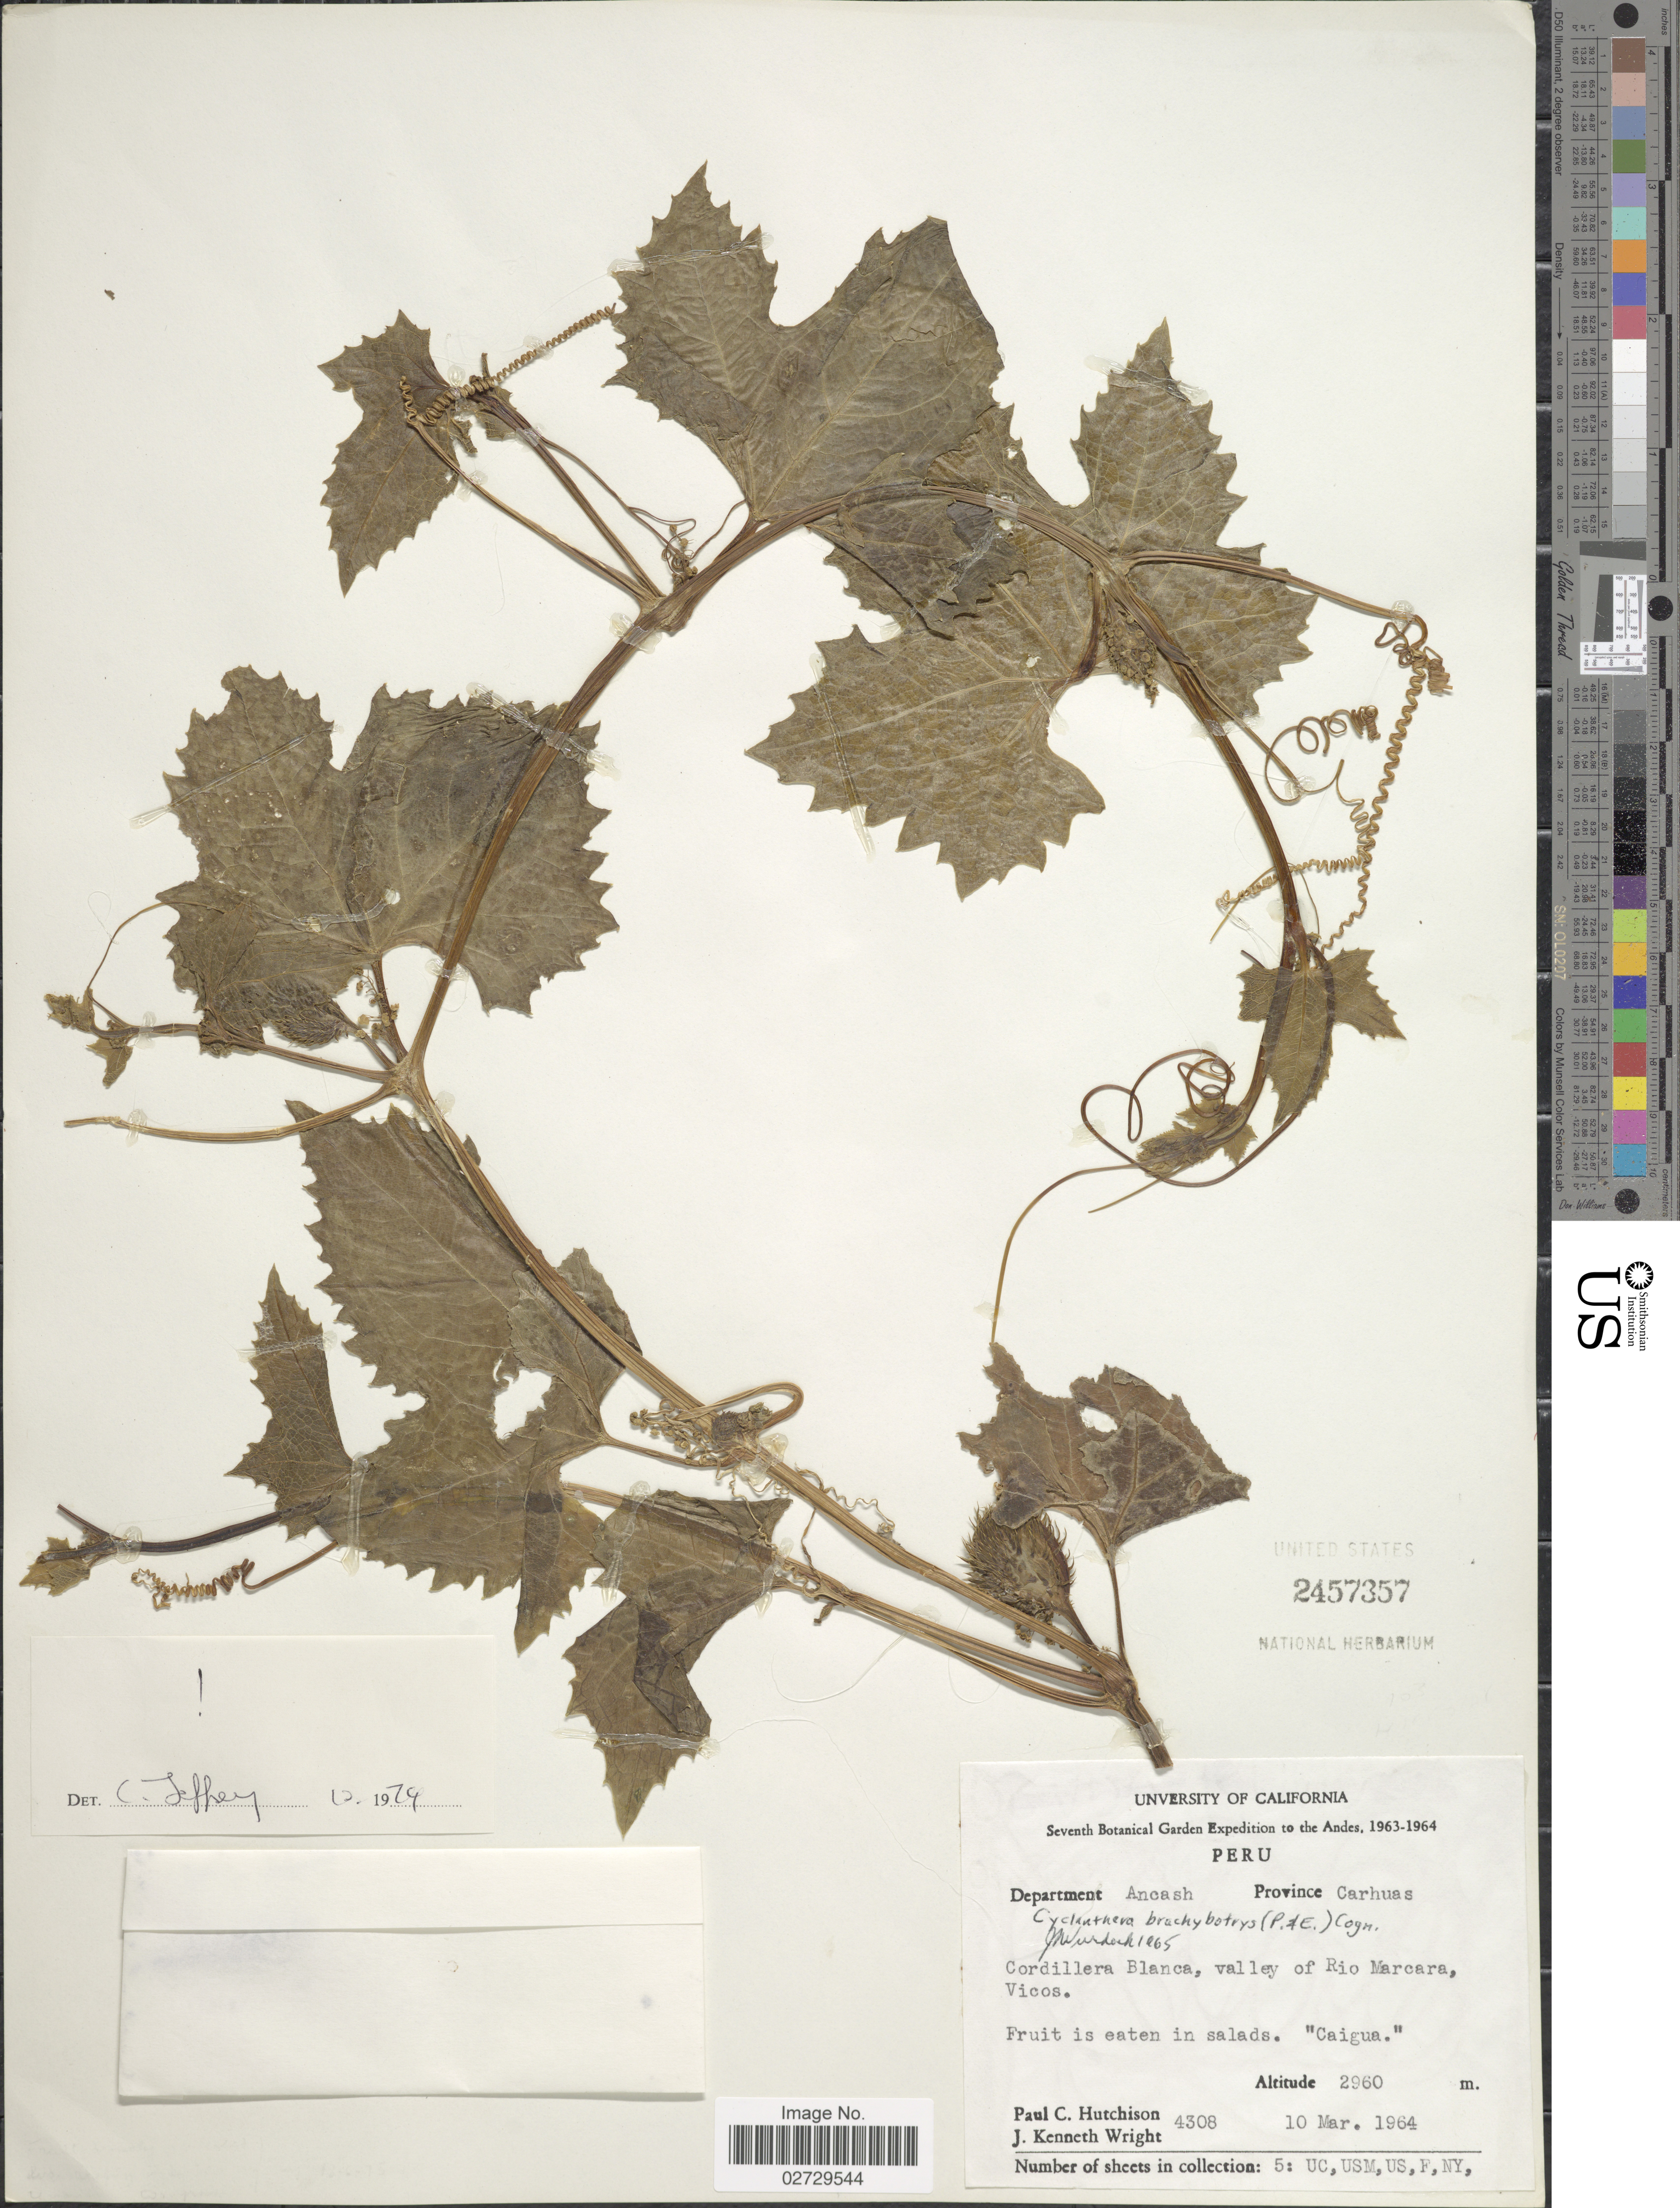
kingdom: Plantae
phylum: Tracheophyta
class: Magnoliopsida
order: Cucurbitales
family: Cucurbitaceae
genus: Cyclanthera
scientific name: Cyclanthera brachybotrys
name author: (Poepp. & Endl.) Cogn.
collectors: P. C. Hutchison & J. K. Wright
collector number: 4308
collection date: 1964-03-10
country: Peru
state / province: Ancash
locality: Department Ancash, Province Carhuas. Cordillera Blanca, valley of Rio Marcara, Vicos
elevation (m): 2960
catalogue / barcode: US 2457357